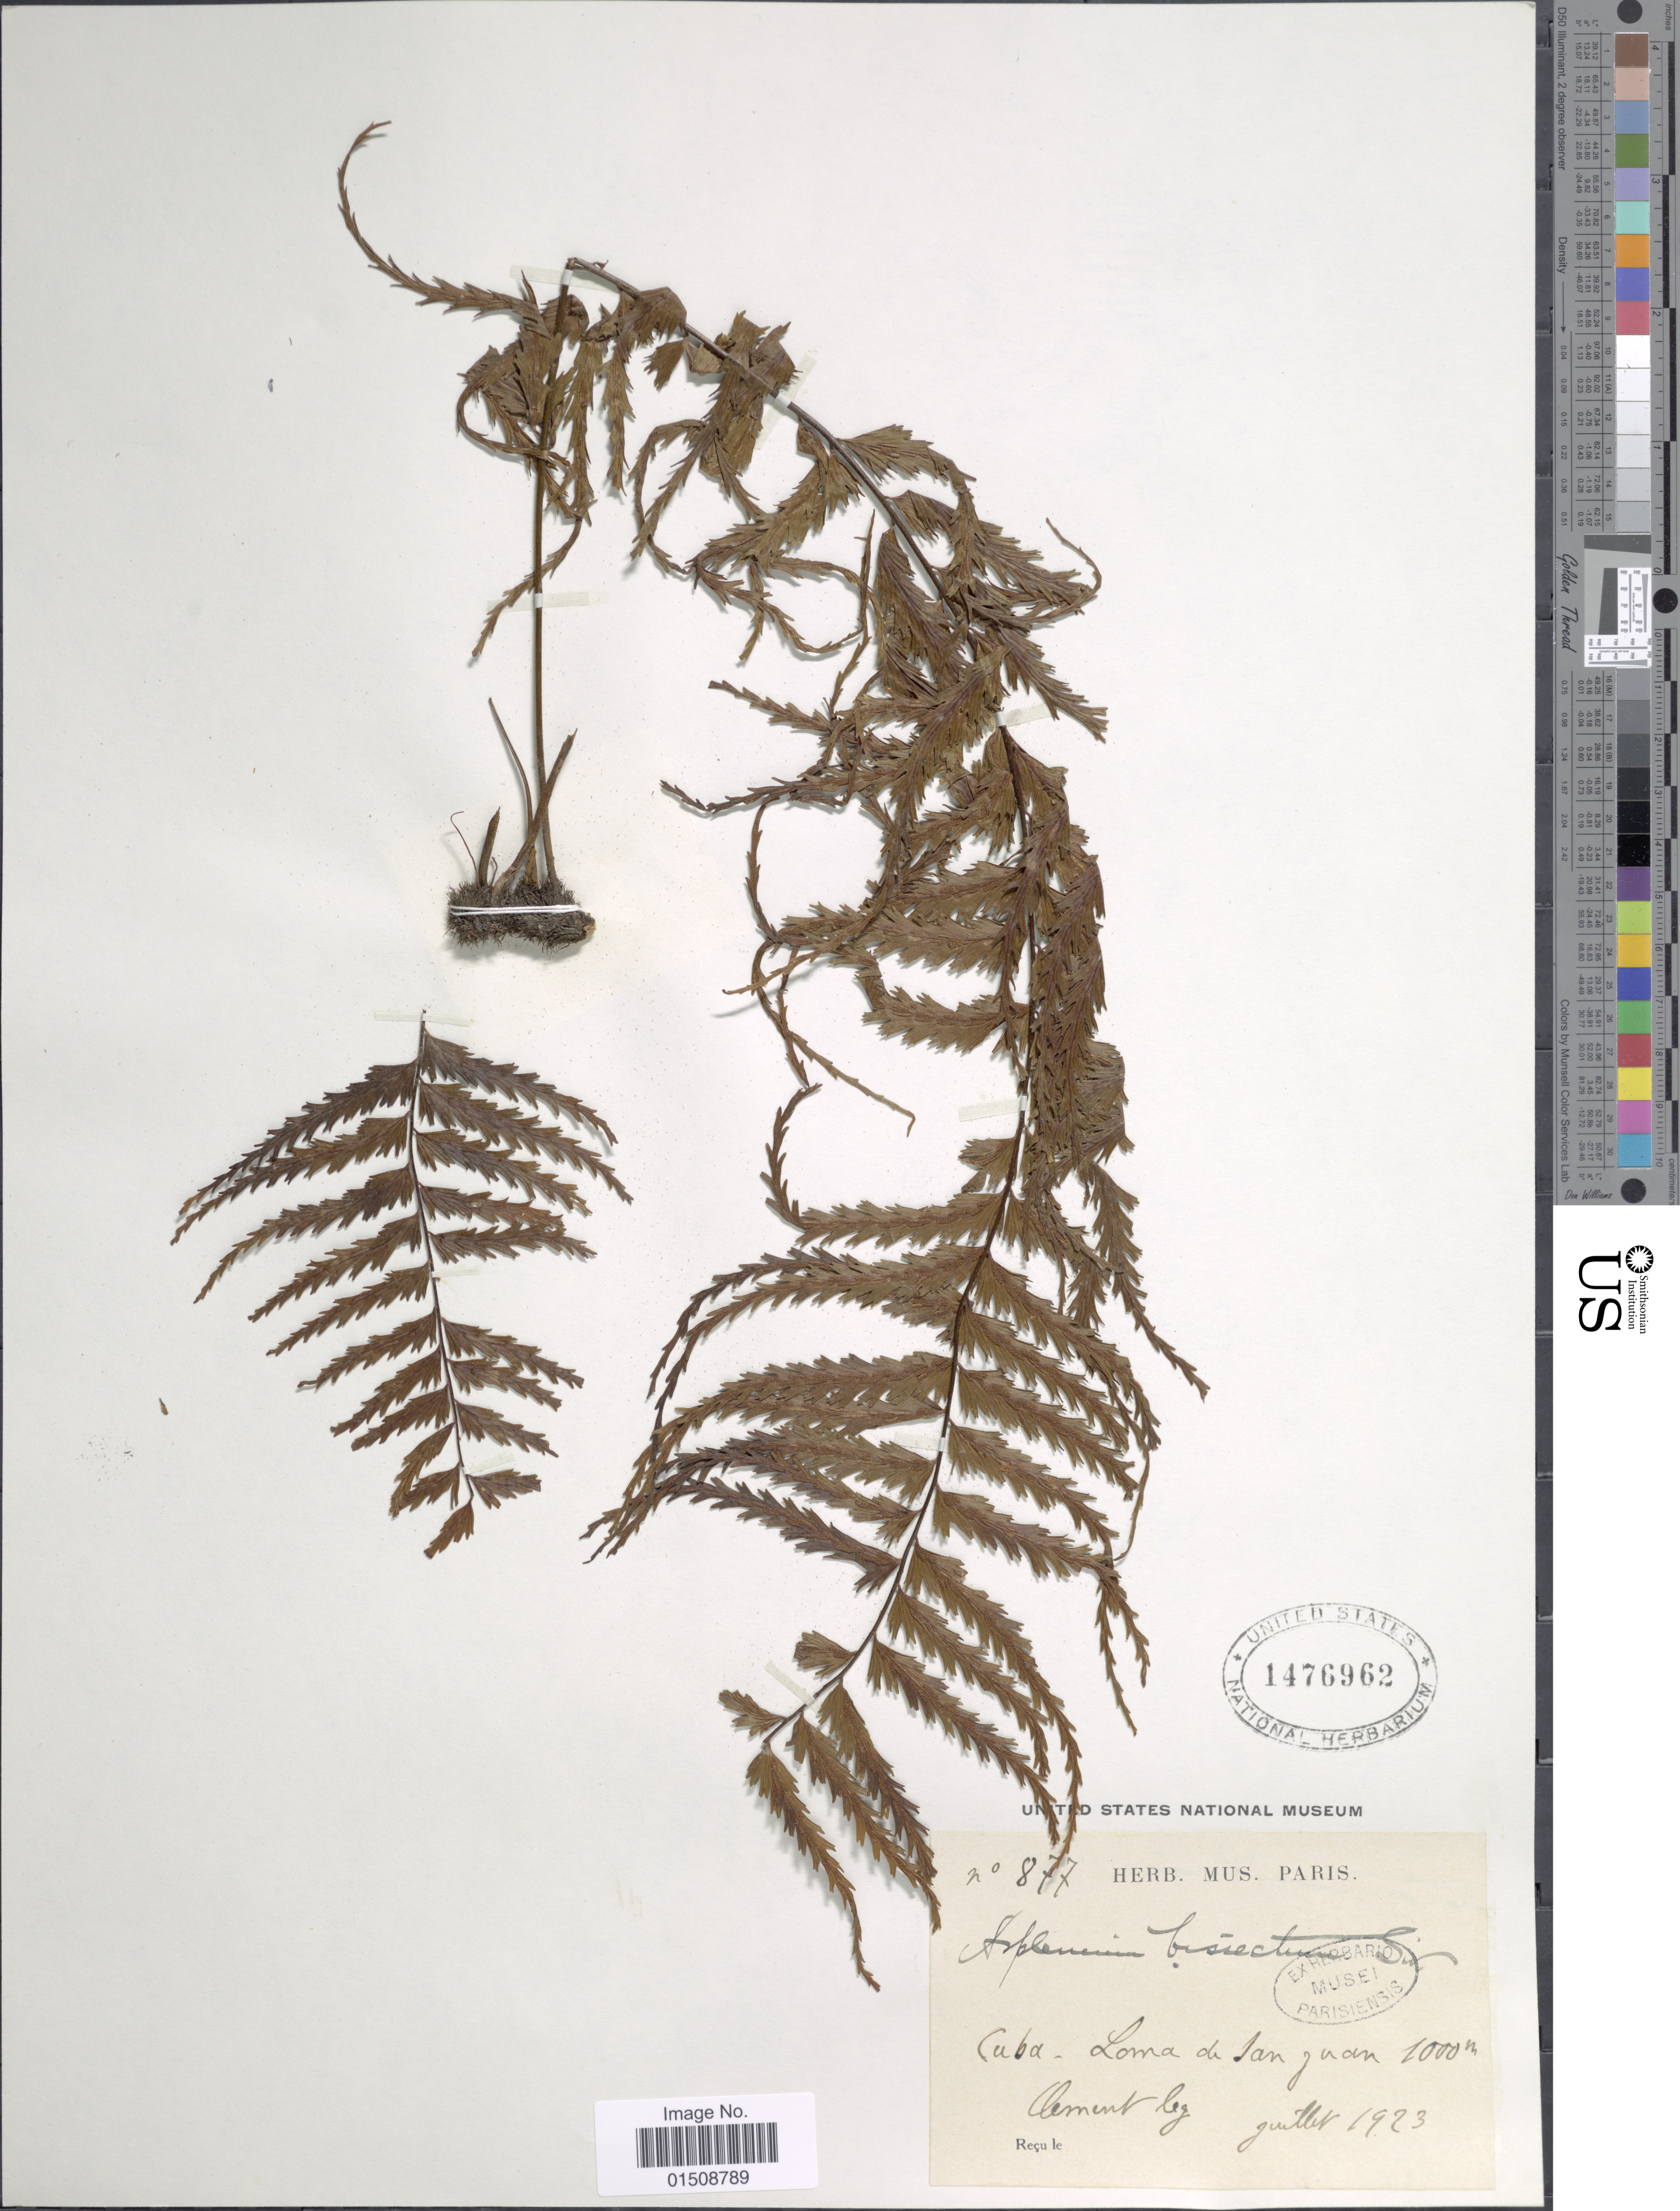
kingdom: Plantae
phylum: Tracheophyta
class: Polypodiopsida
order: Polypodiales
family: Aspleniaceae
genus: Asplenium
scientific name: Asplenium dissectum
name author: Sw.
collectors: -. Clement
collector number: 877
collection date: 1923-07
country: Cuba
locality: Loma de San Juan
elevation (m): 1000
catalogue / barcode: US 1476962